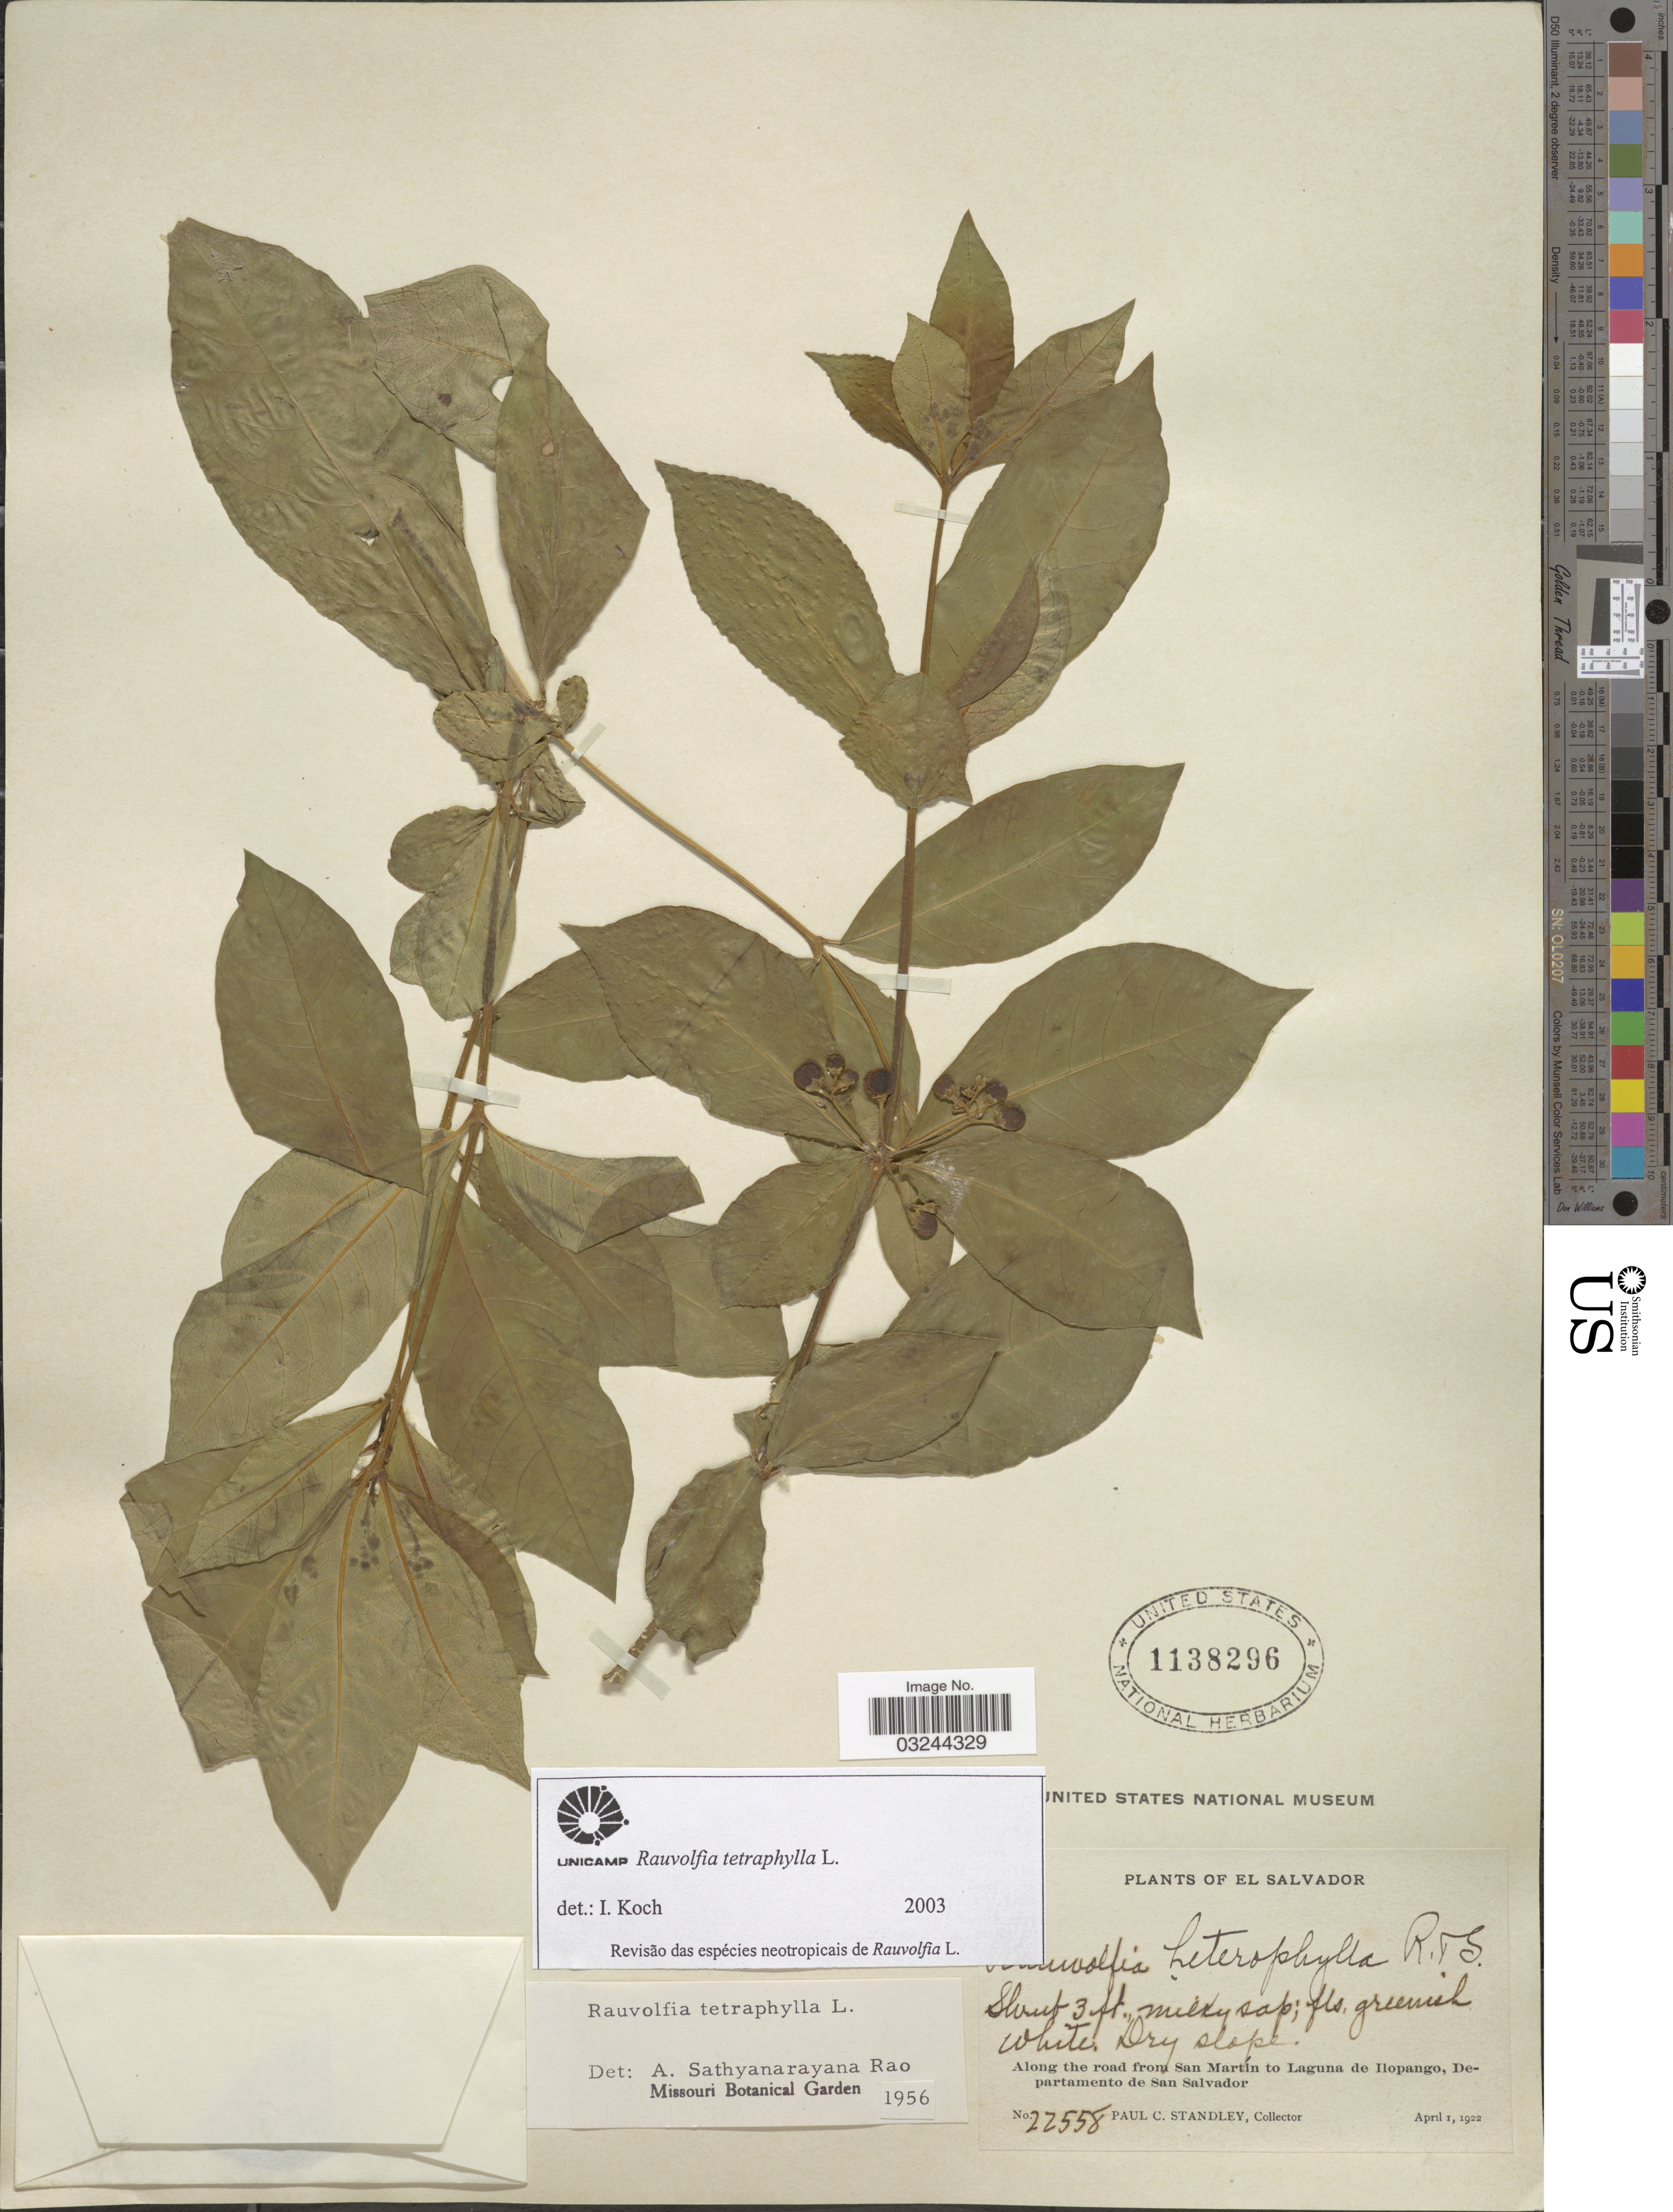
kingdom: Plantae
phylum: Tracheophyta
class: Magnoliopsida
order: Gentianales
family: Apocynaceae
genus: Rauvolfia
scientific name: Rauvolfia tetraphylla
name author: L.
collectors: P. C. Standley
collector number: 22558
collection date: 1922-04-01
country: El Salvador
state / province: San Salvador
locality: Along the road from San Martín to Laguna de Ilopango, Departamento de San Salvador.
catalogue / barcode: US 1138296